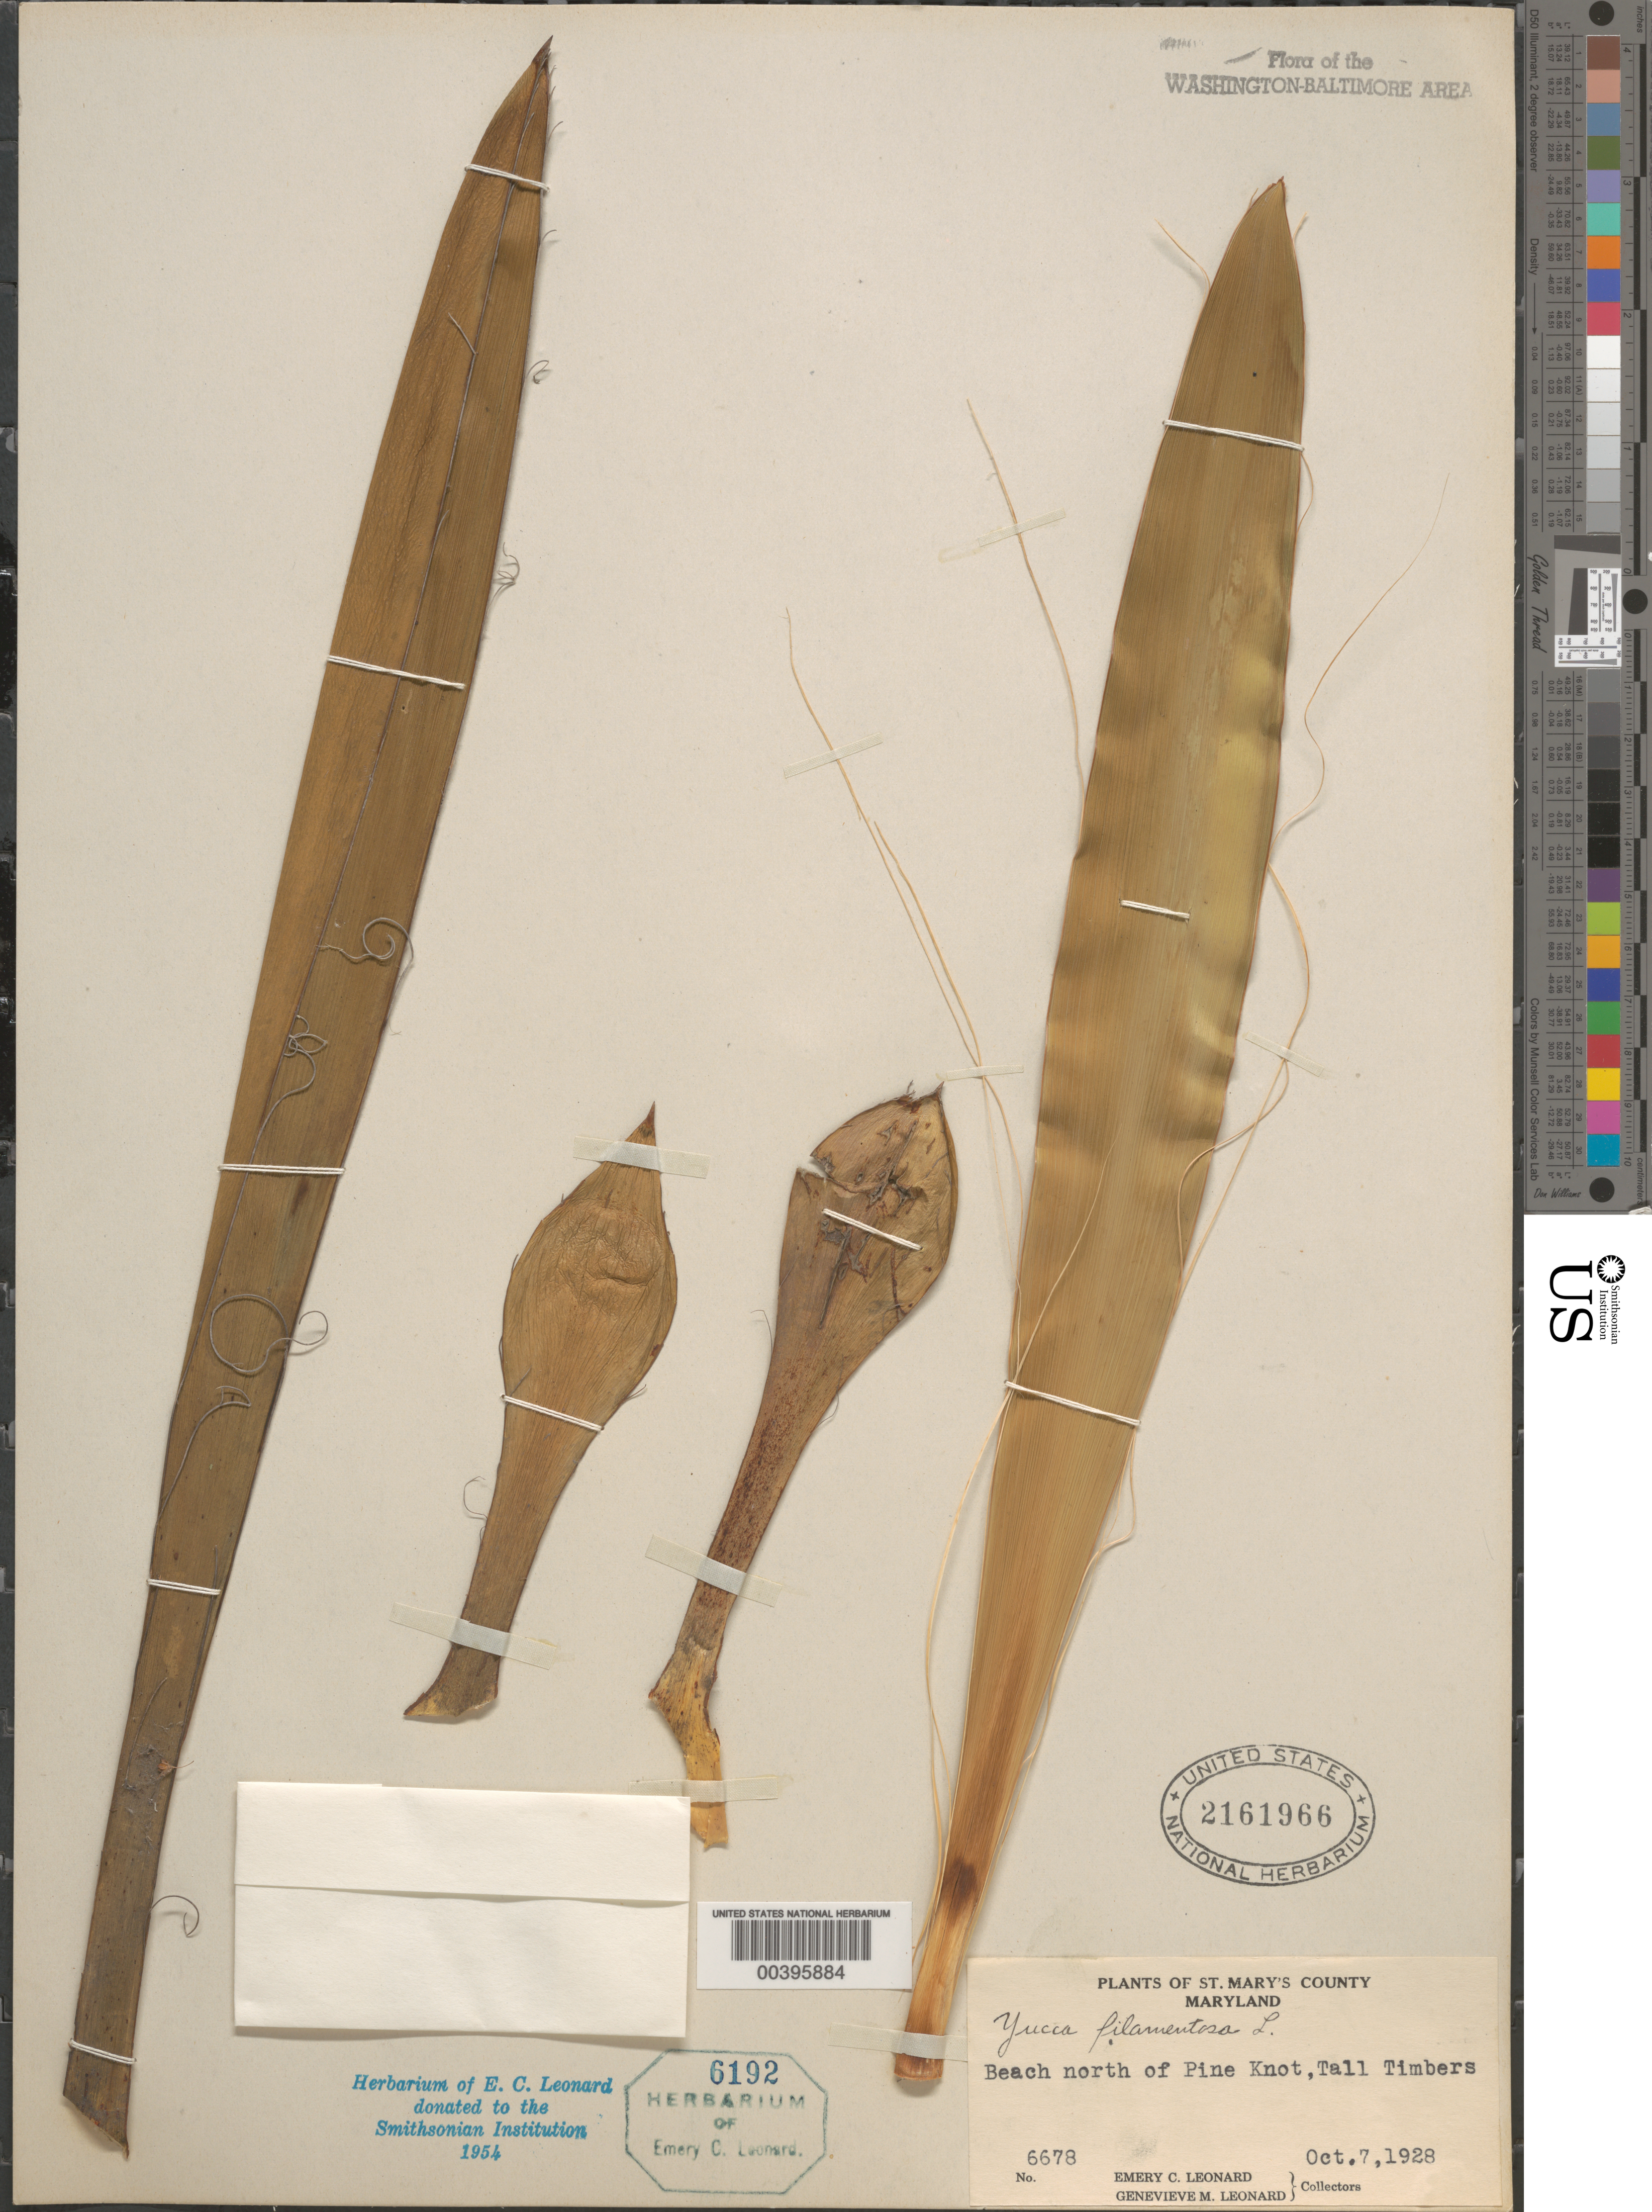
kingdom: Plantae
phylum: Tracheophyta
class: Liliopsida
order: Asparagales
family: Asparagaceae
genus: Yucca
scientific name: Yucca filamentosa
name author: L.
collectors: E. C. Leonard & G. M. Leonard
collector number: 6678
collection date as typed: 09 Oct 1928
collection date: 1928-10-09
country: United States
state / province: Maryland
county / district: St. Mary's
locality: North of Pine Knot, Tall Timbers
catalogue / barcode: US 2161966